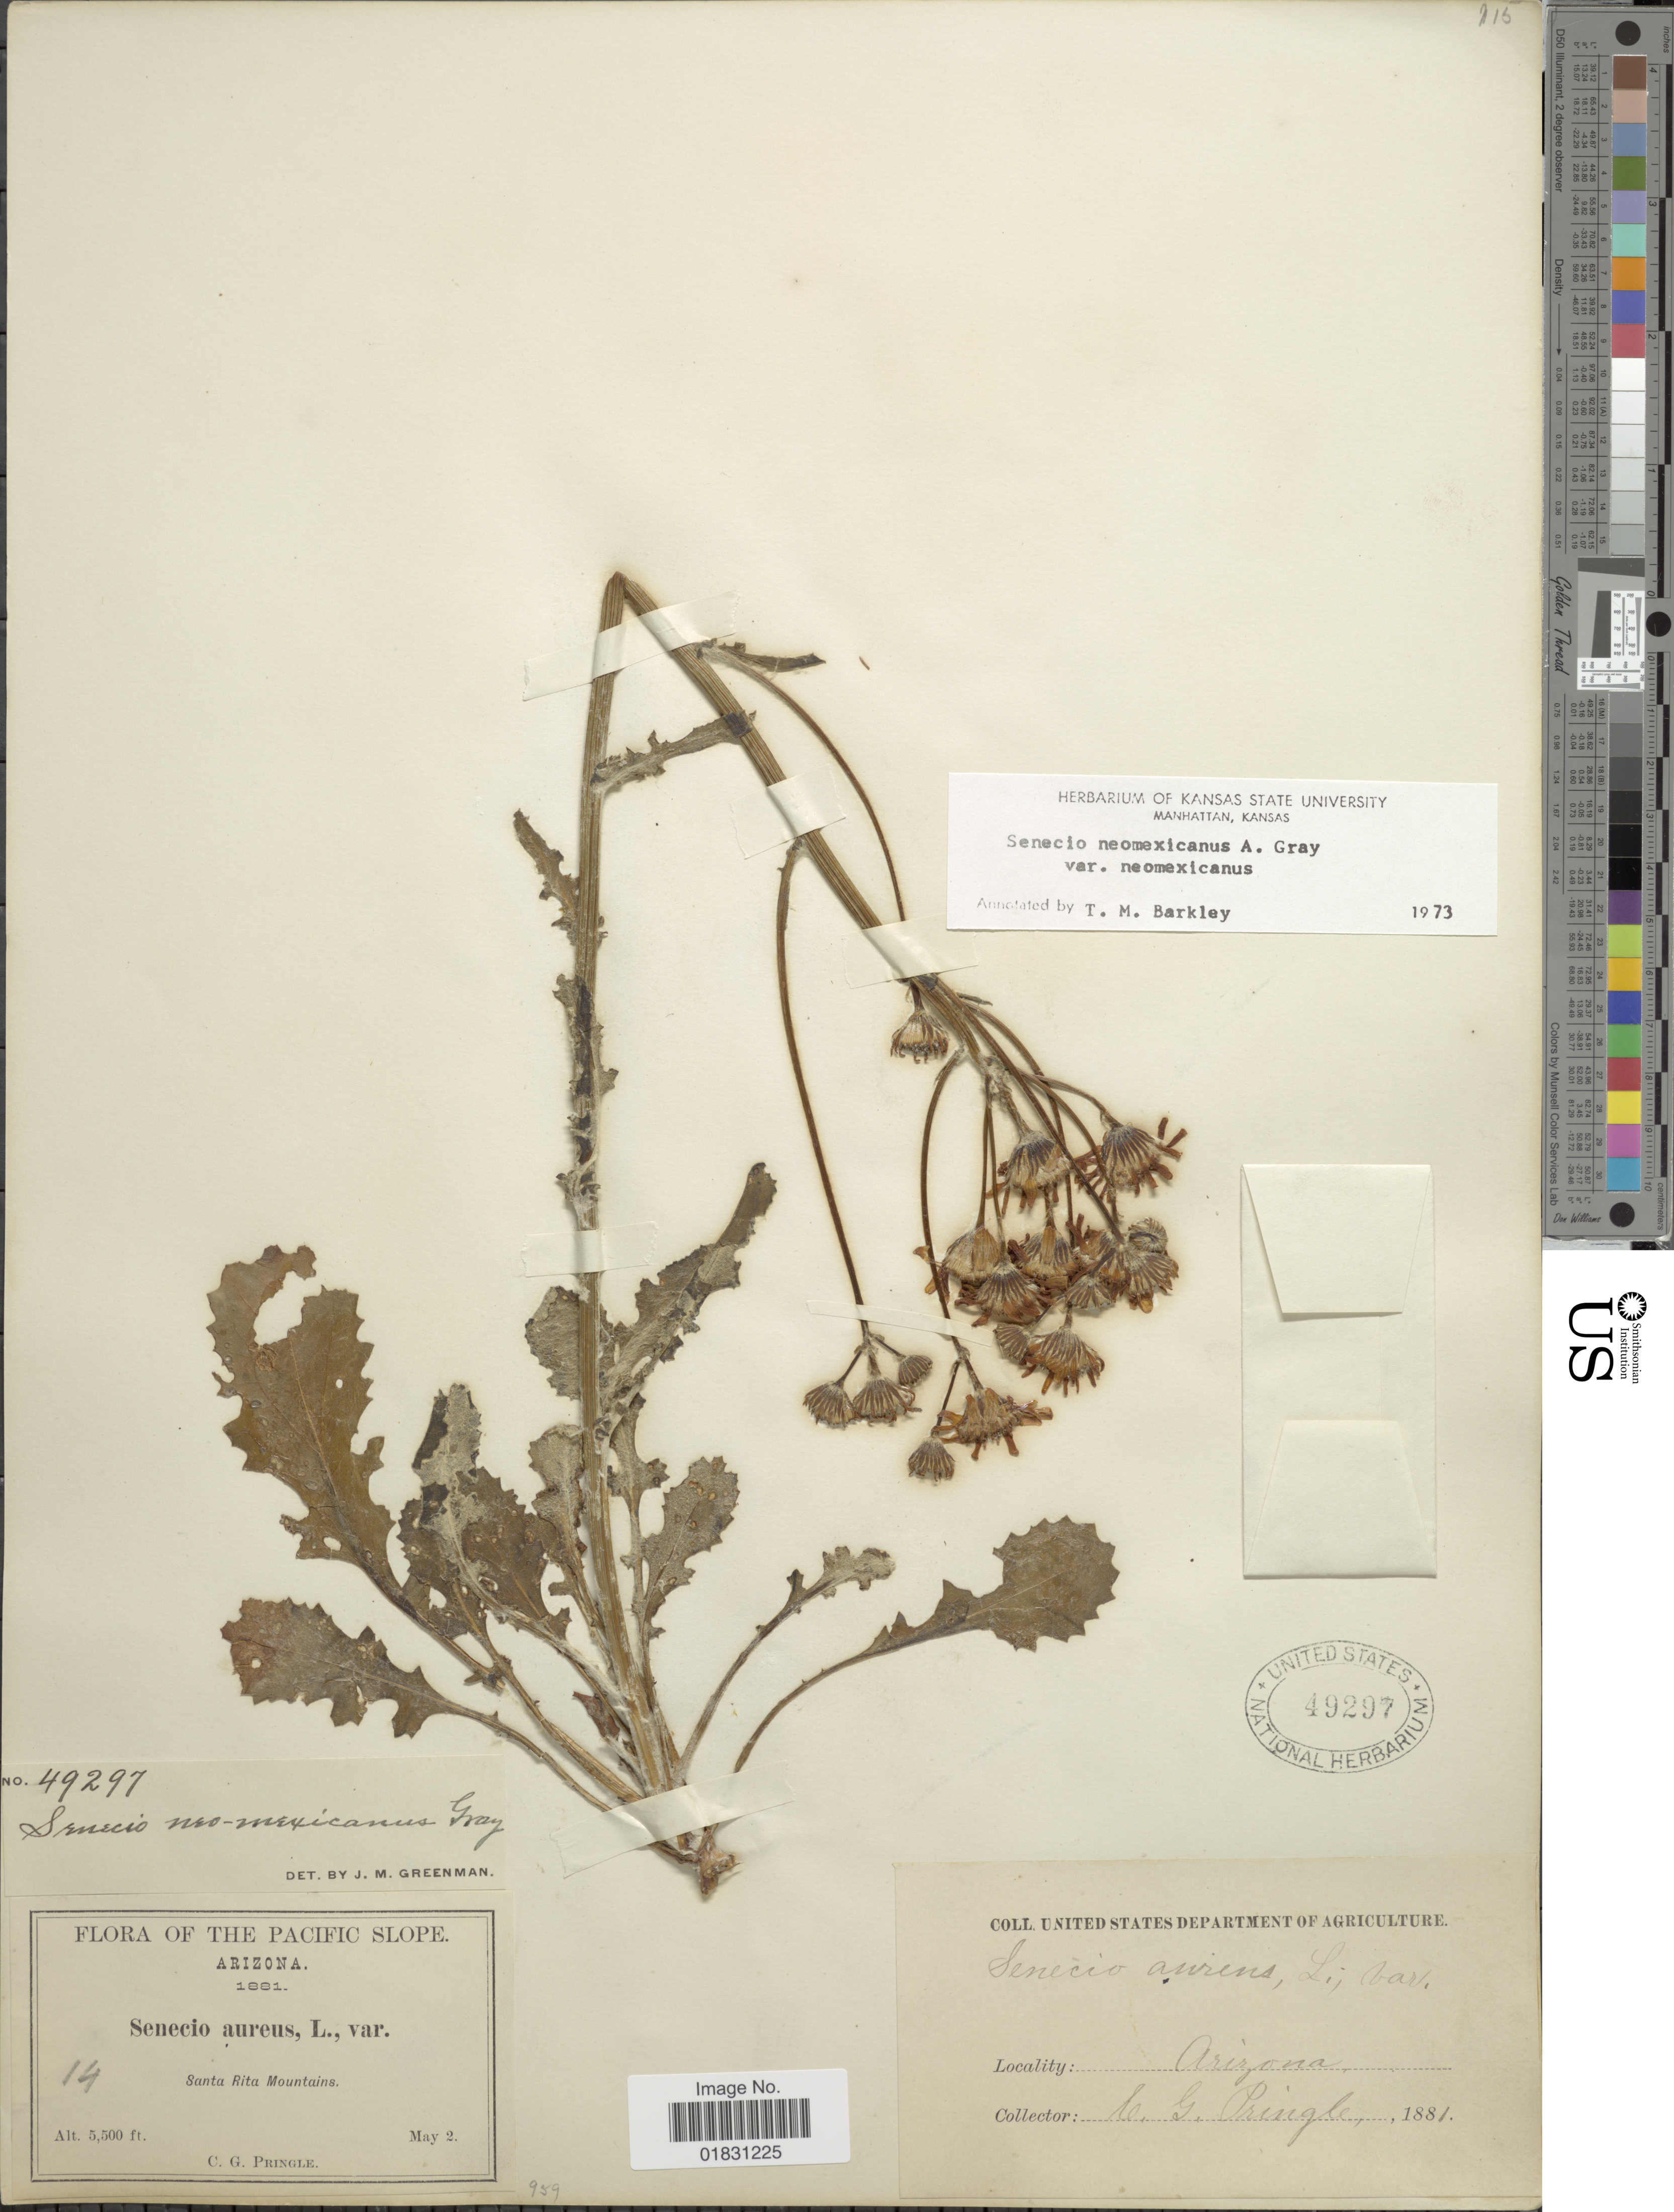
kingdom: Plantae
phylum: Tracheophyta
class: Magnoliopsida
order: Asterales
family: Asteraceae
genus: Packera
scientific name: Packera neomexicana var. neomexicana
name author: (A. Gray) W.A. Weber & Á. Löve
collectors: C. G. Pringle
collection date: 1881-05-02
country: United States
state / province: Arizona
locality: The Pacific Slope, Santa Rita Mountains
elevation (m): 1676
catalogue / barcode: US 49297